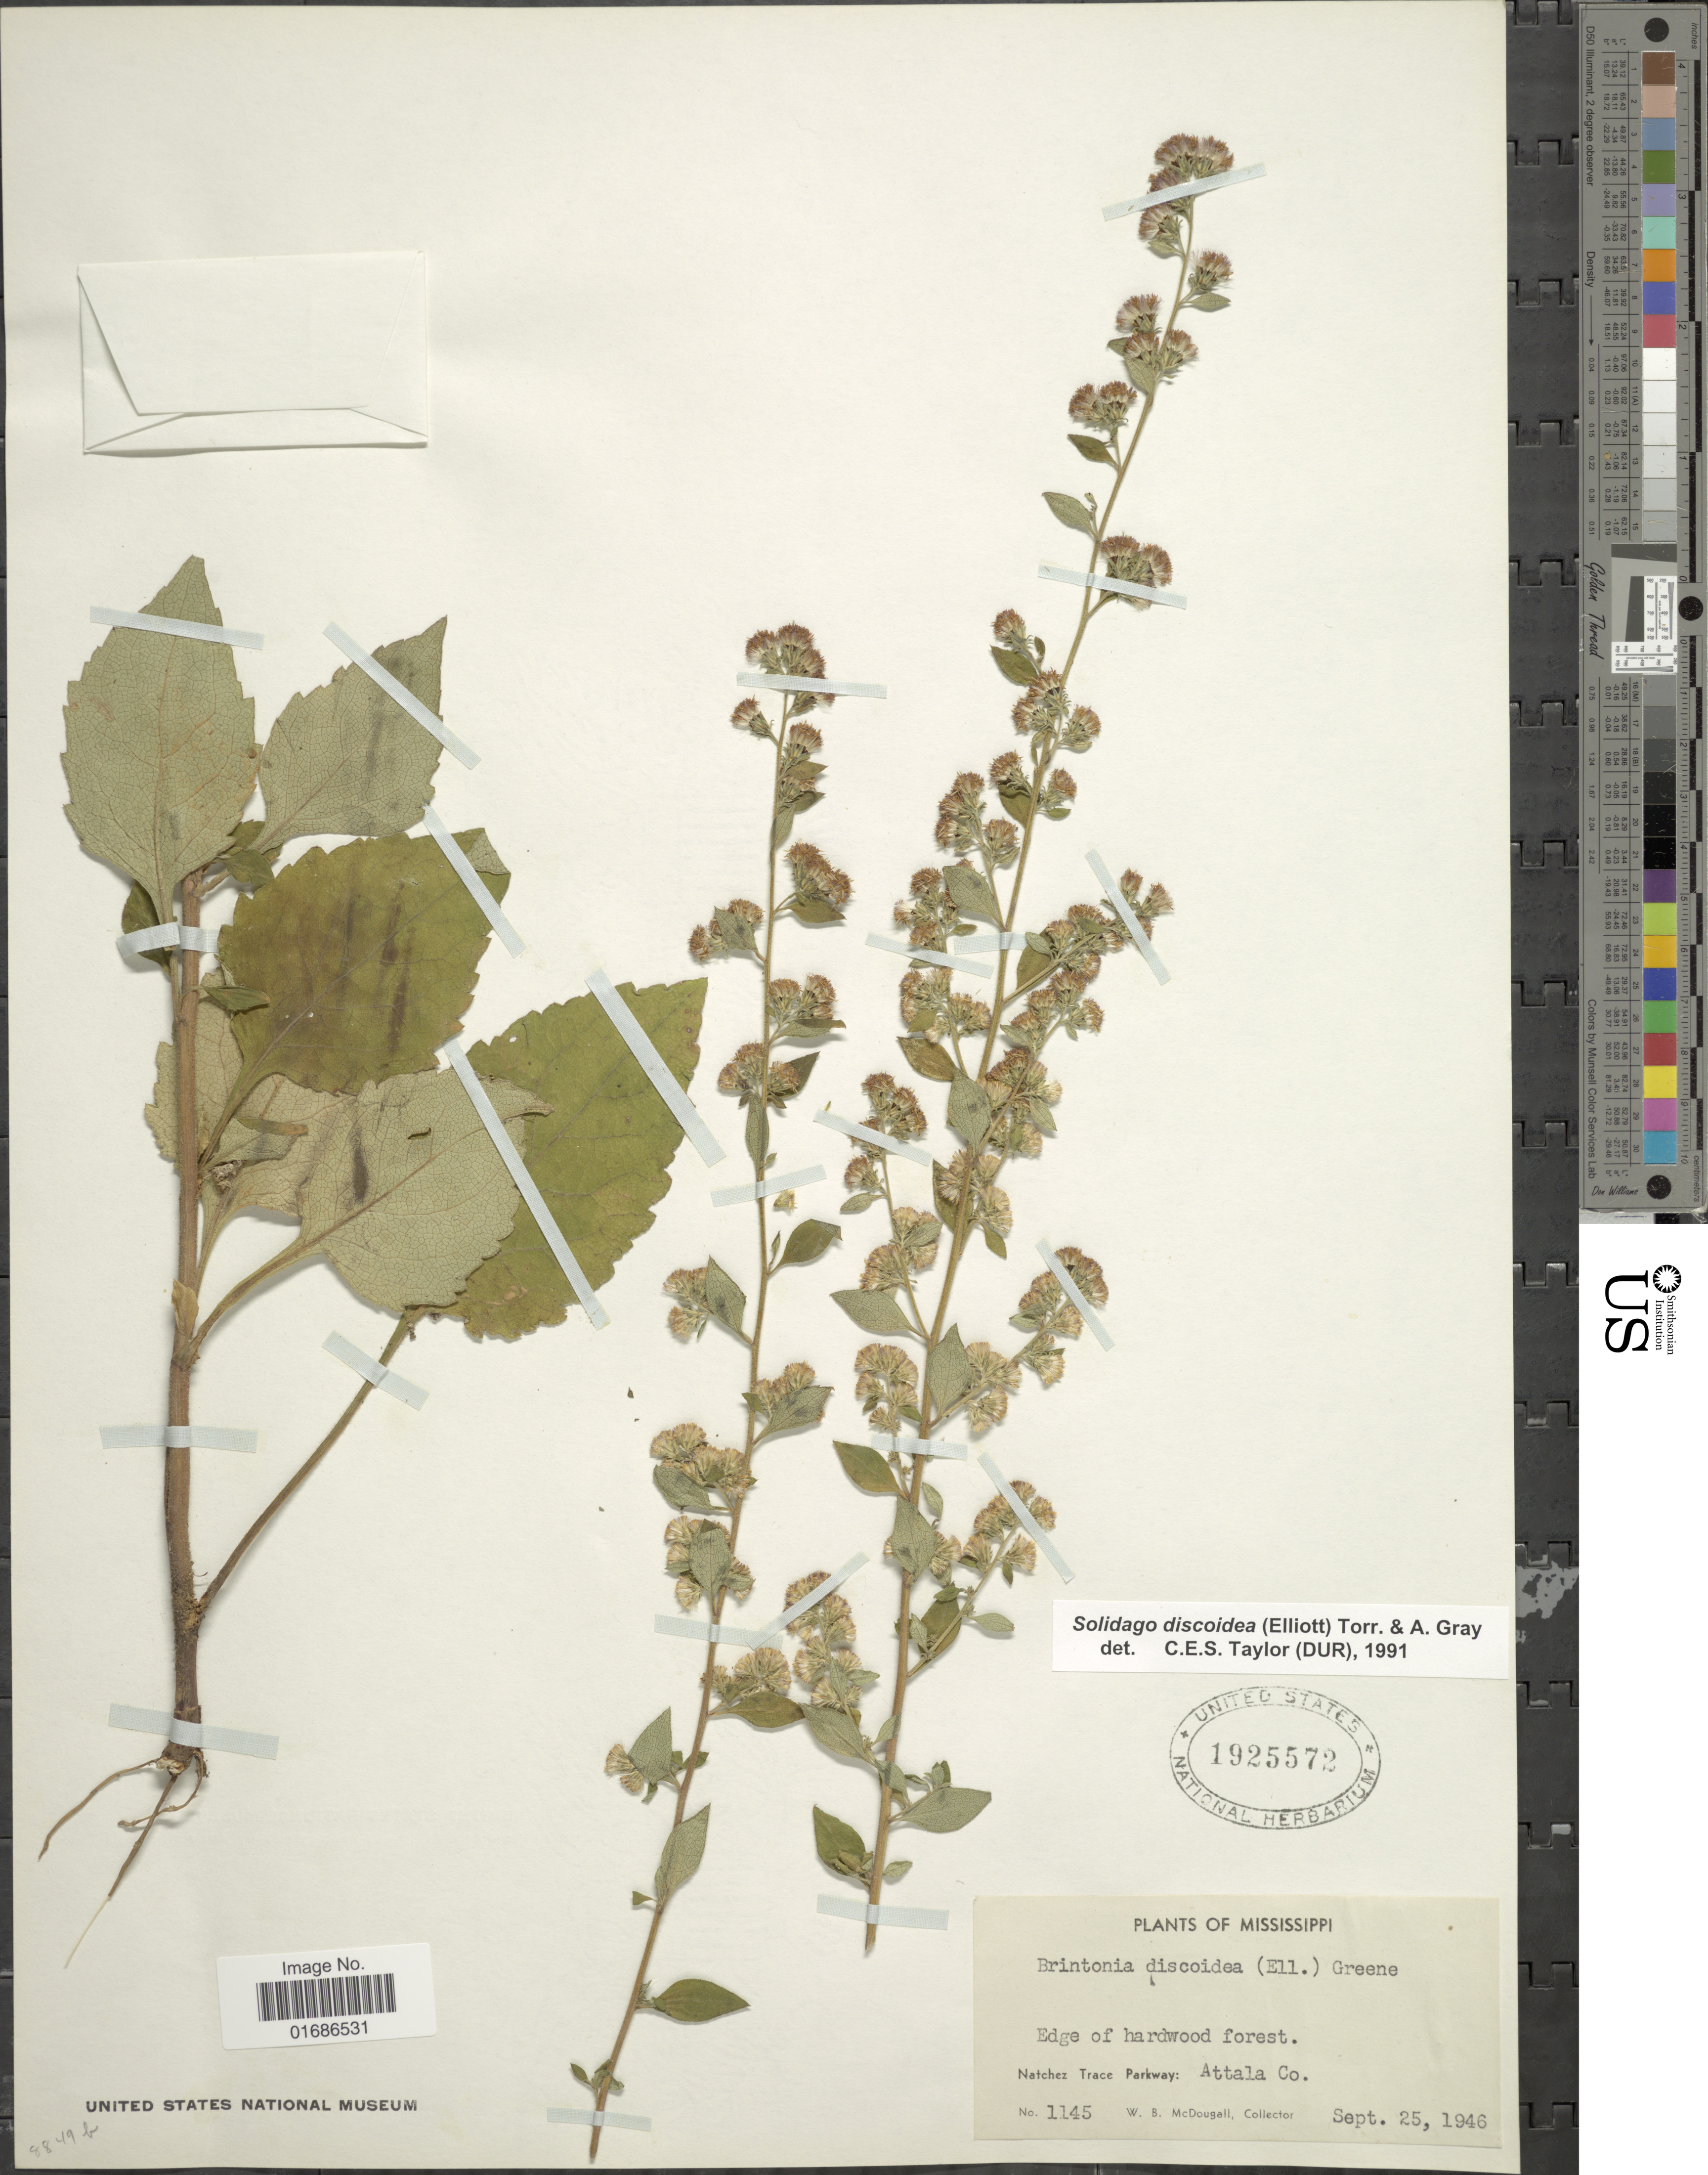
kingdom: Plantae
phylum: Tracheophyta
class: Magnoliopsida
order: Asterales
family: Asteraceae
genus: Solidago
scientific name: Solidago discoidea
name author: (Elliott) Torr. & A. Gray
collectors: W. B. McDougall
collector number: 1145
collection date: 1946-09-25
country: United States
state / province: Mississippi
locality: Edge of hardwood forest, Natchez Trace Parkway: Attala Co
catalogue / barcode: US 1925572